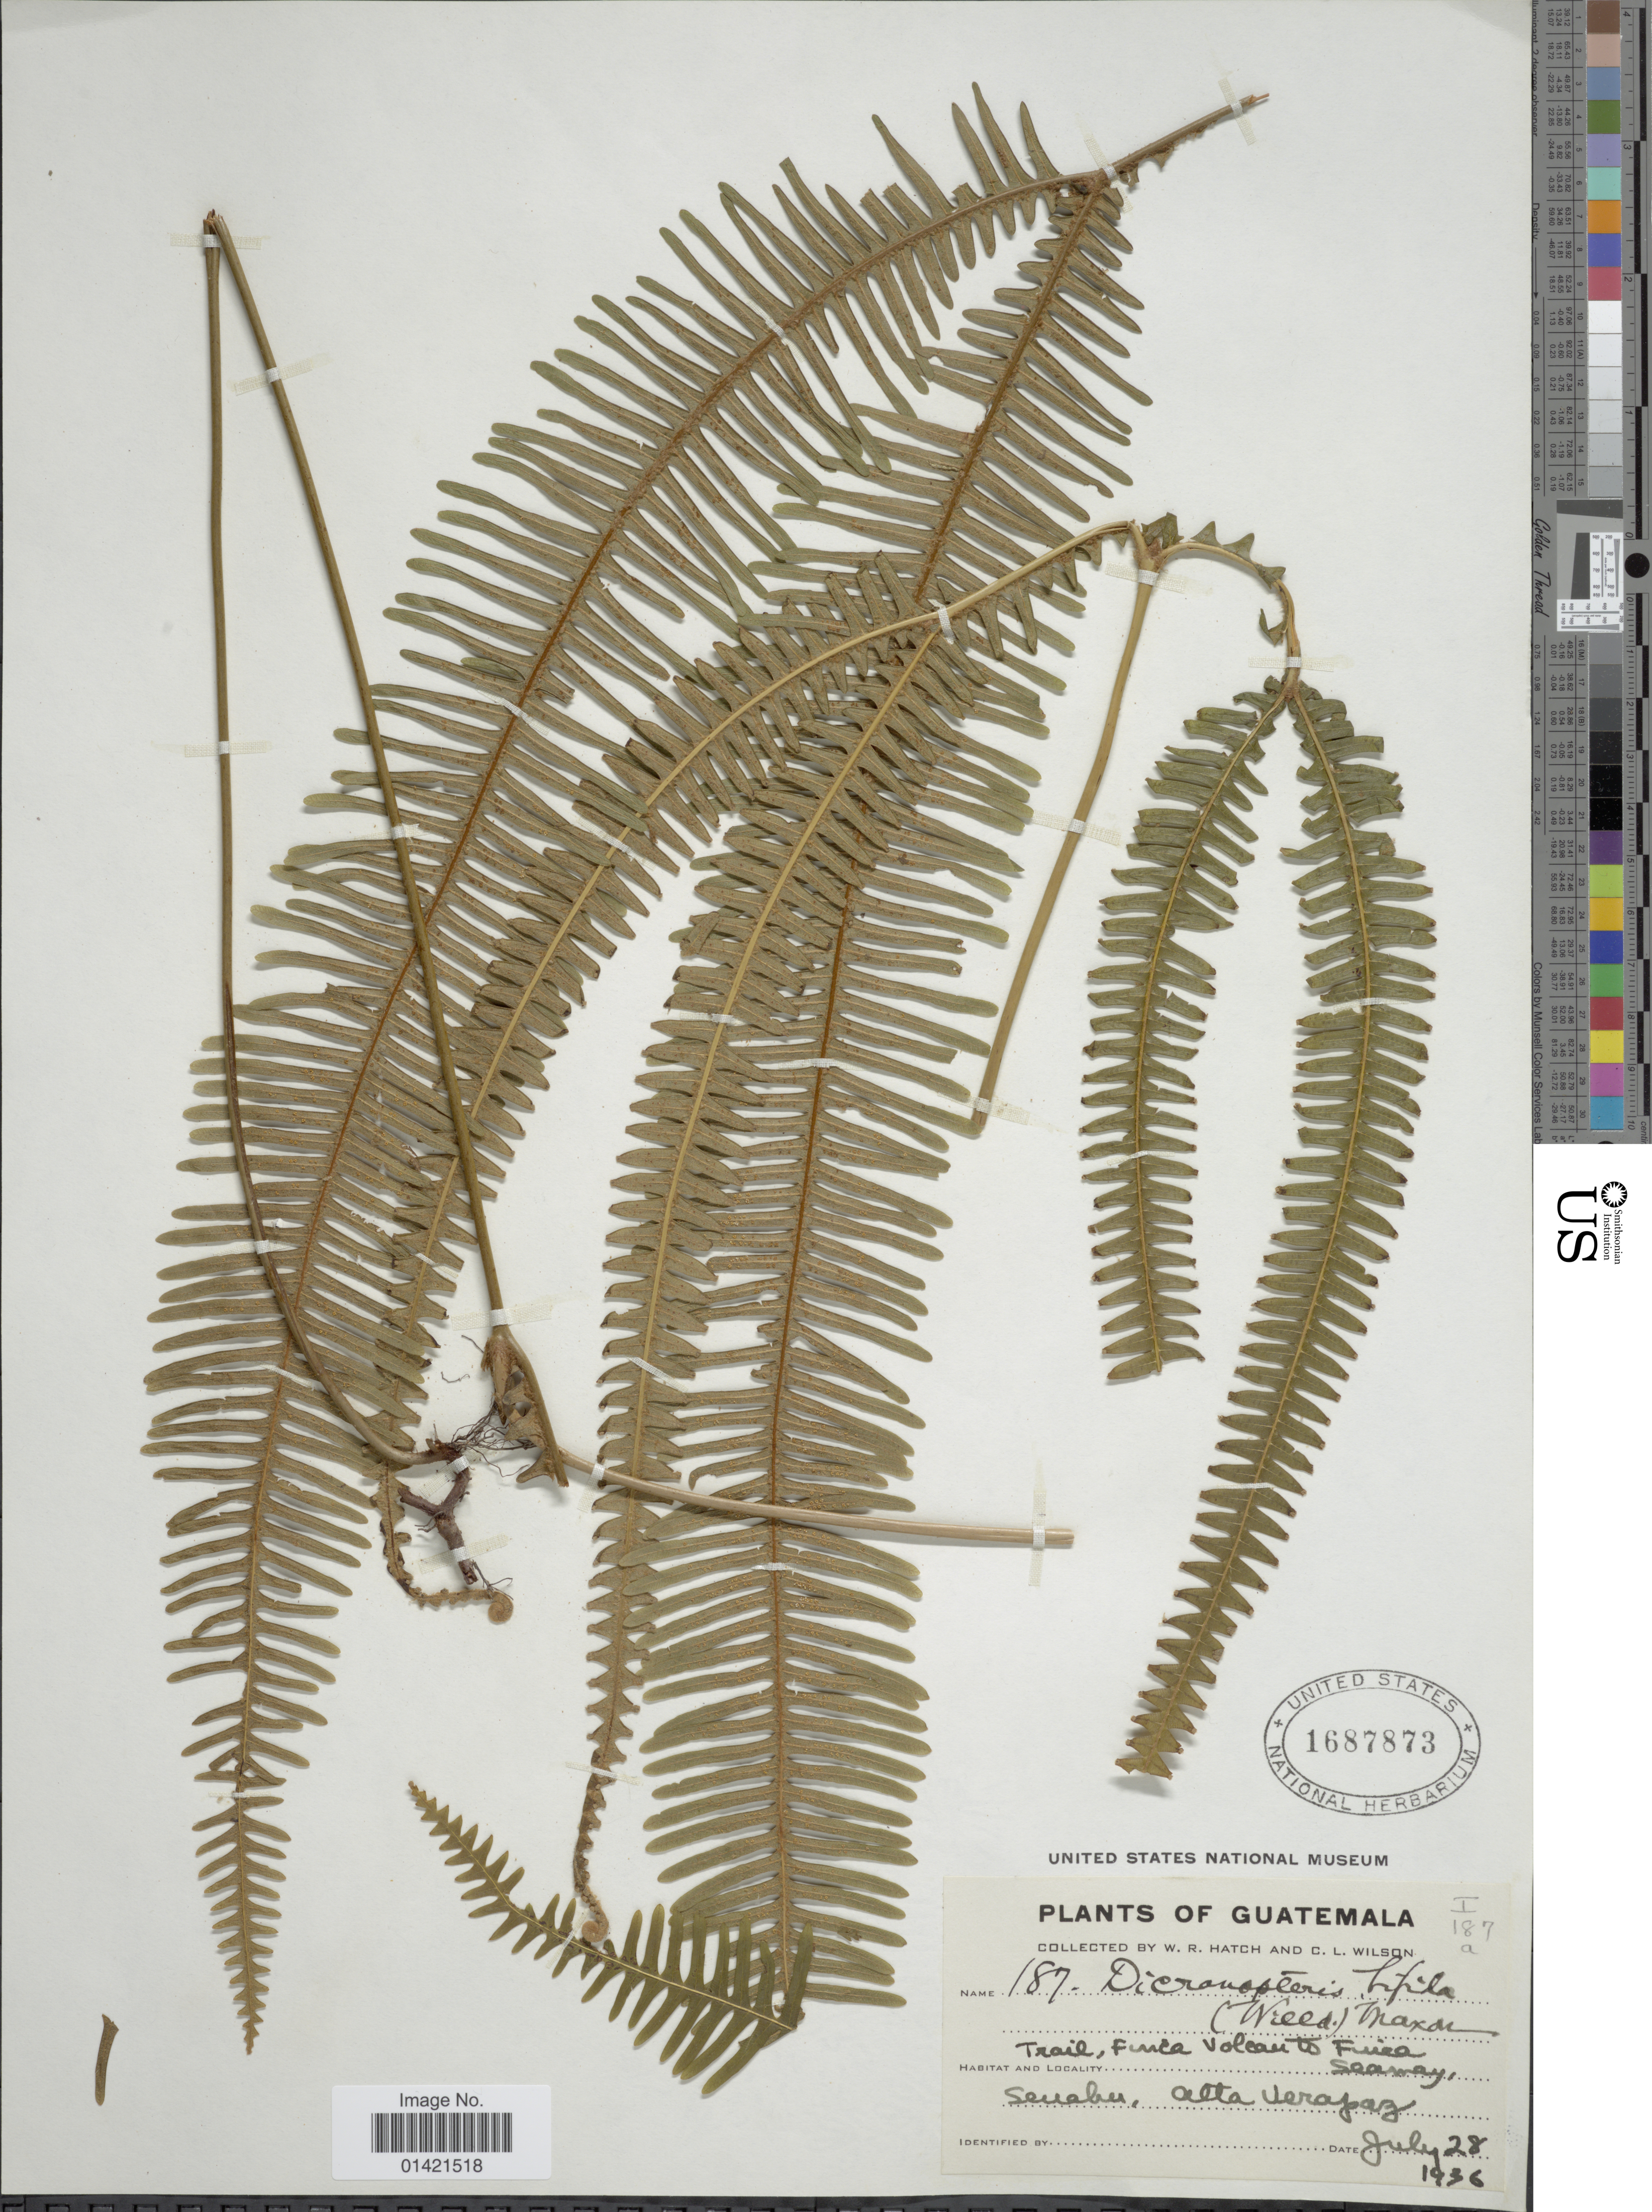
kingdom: Plantae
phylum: Tracheophyta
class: Polypodiopsida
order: Gleicheniales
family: Gleicheniaceae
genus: Sticherus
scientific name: Sticherus bifidus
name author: (Willd.) Ching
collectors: W. Hatch & C. L. Wilson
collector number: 187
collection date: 1936-07-28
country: Guatemala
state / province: Alta Verapaz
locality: Trail, finca Volcan to finca Seamay. Senahu.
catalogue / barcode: US 1687873